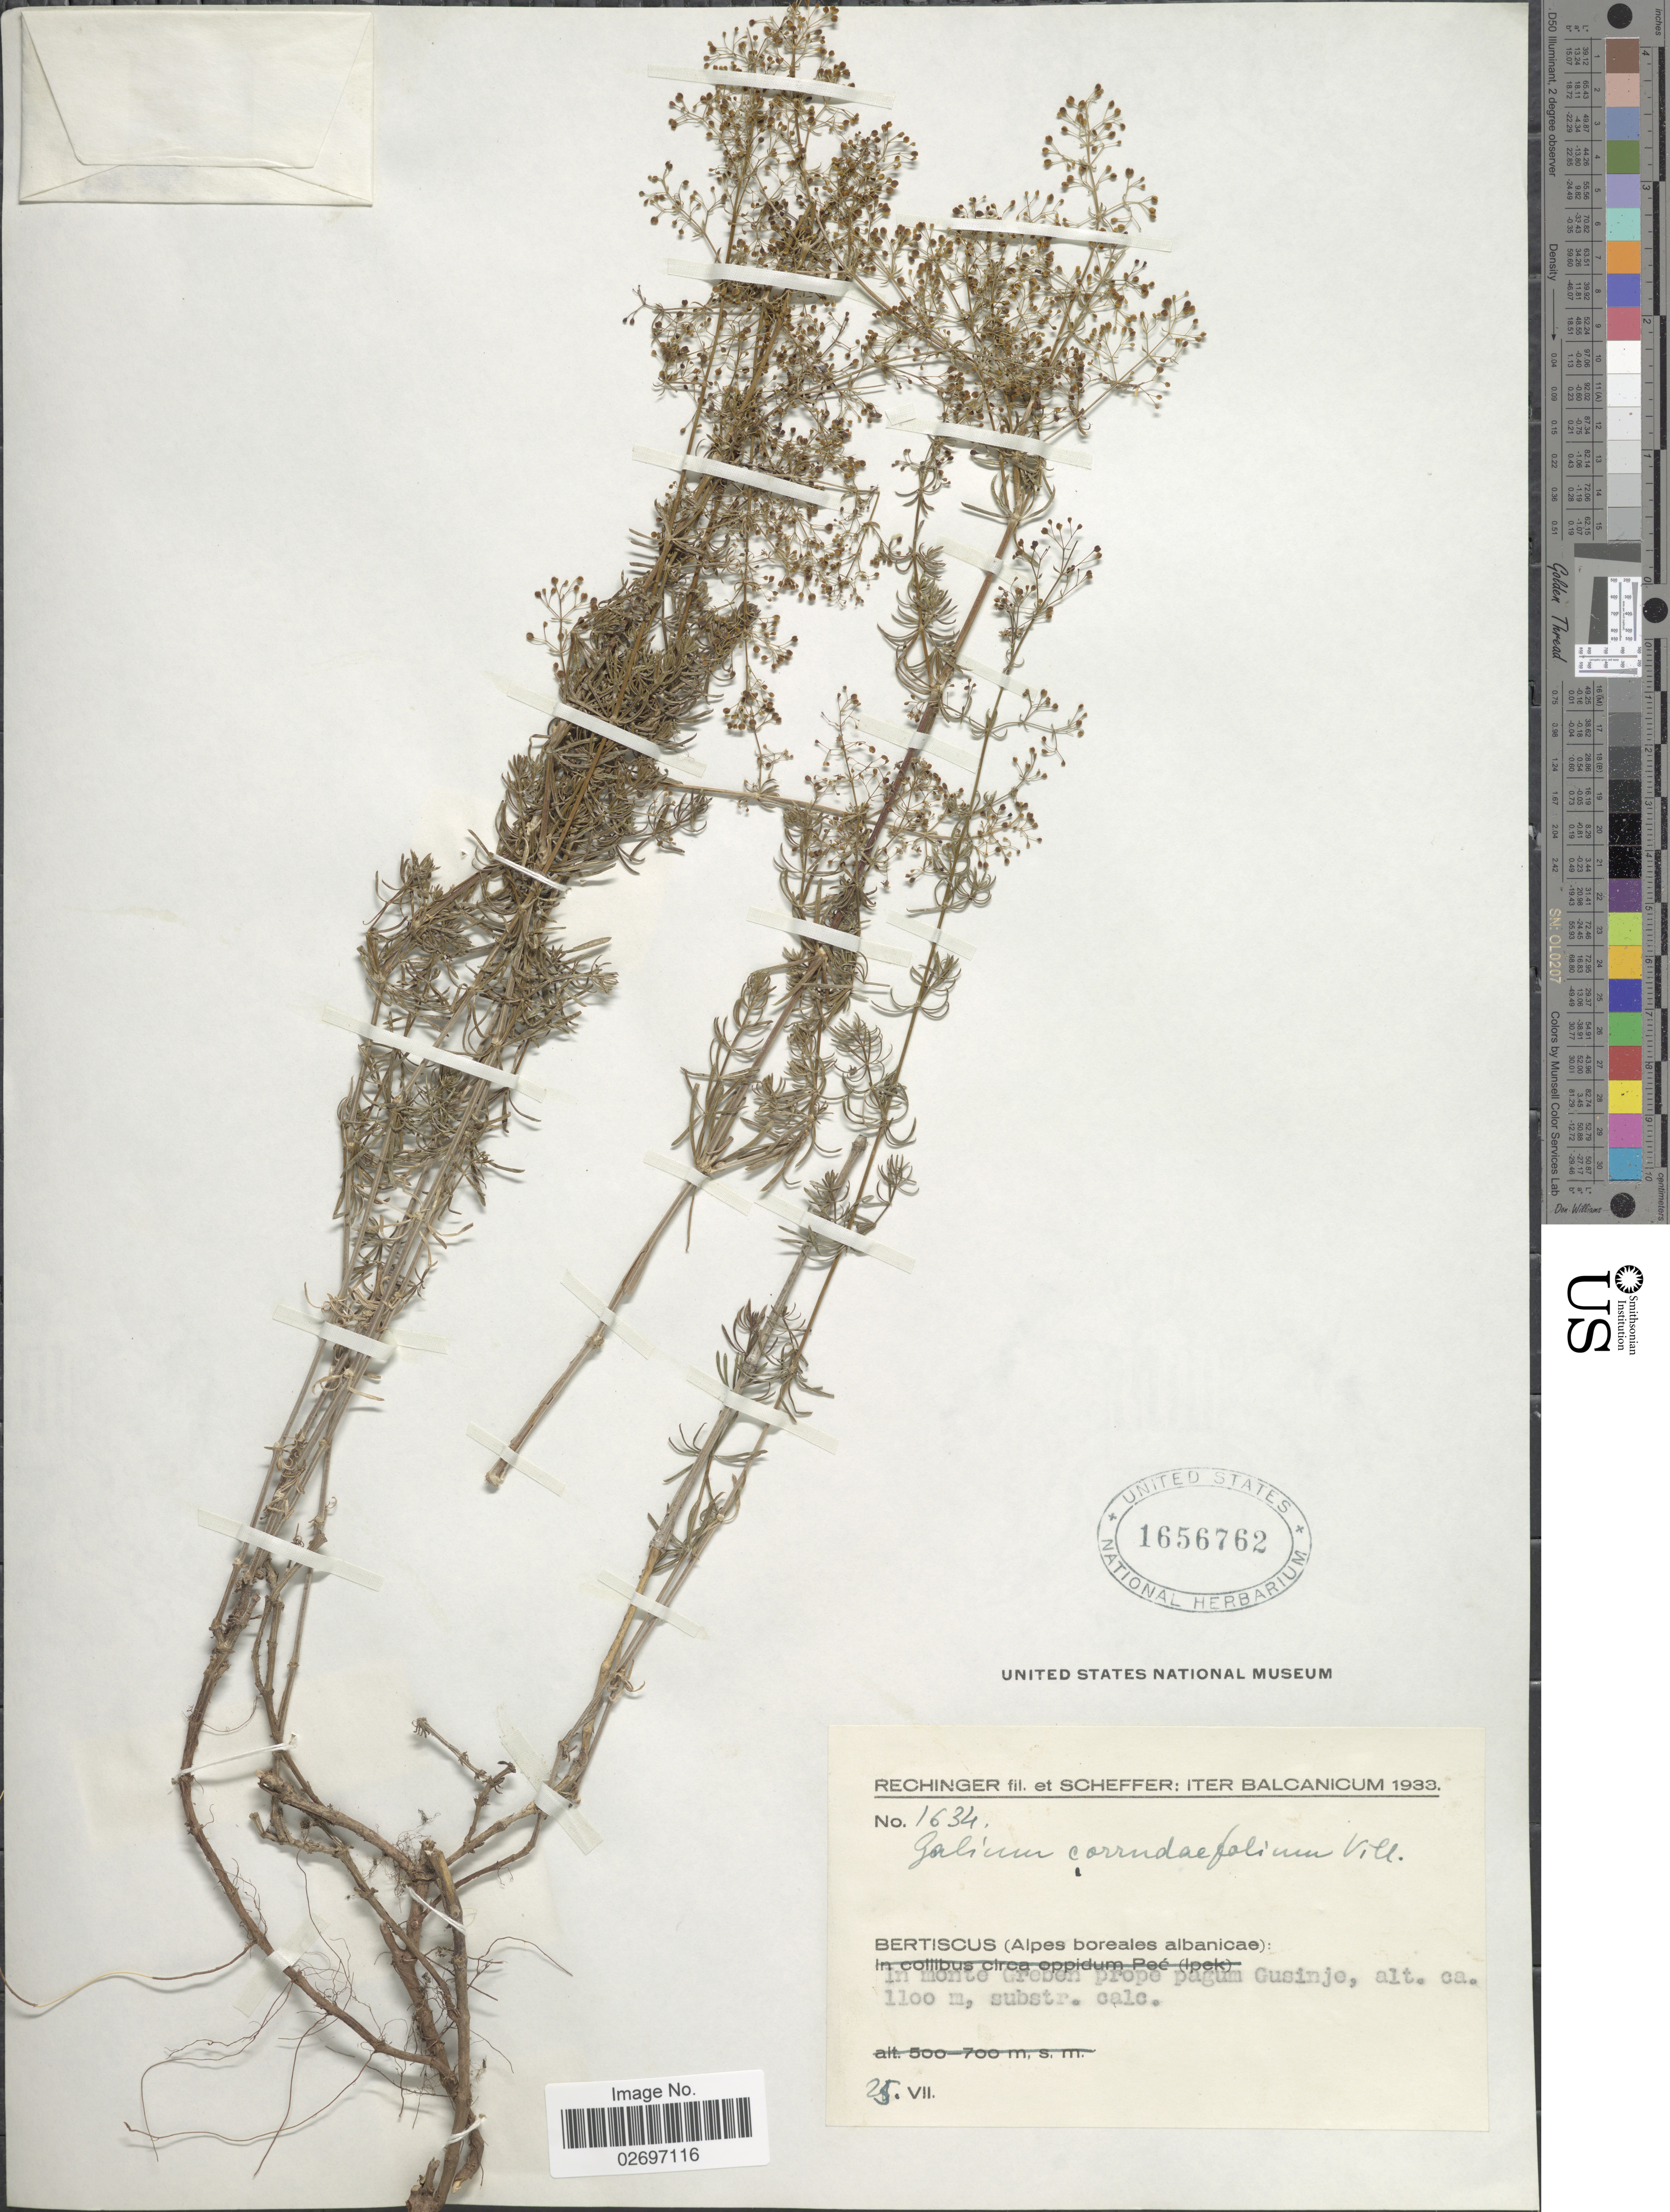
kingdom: Plantae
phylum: Tracheophyta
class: Magnoliopsida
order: Gentianales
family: Rubiaceae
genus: Galium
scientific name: Galium corrudaefolium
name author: Vill.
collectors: -- Rechinger & Scheffer, --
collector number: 1634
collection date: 1933-07-25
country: Albania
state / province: Shkoder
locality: Balcanicum, Bertiscus (Alpes boreales albanicae): in monte Greben prope pagum Gusinje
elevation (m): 1100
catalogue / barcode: US 1656762